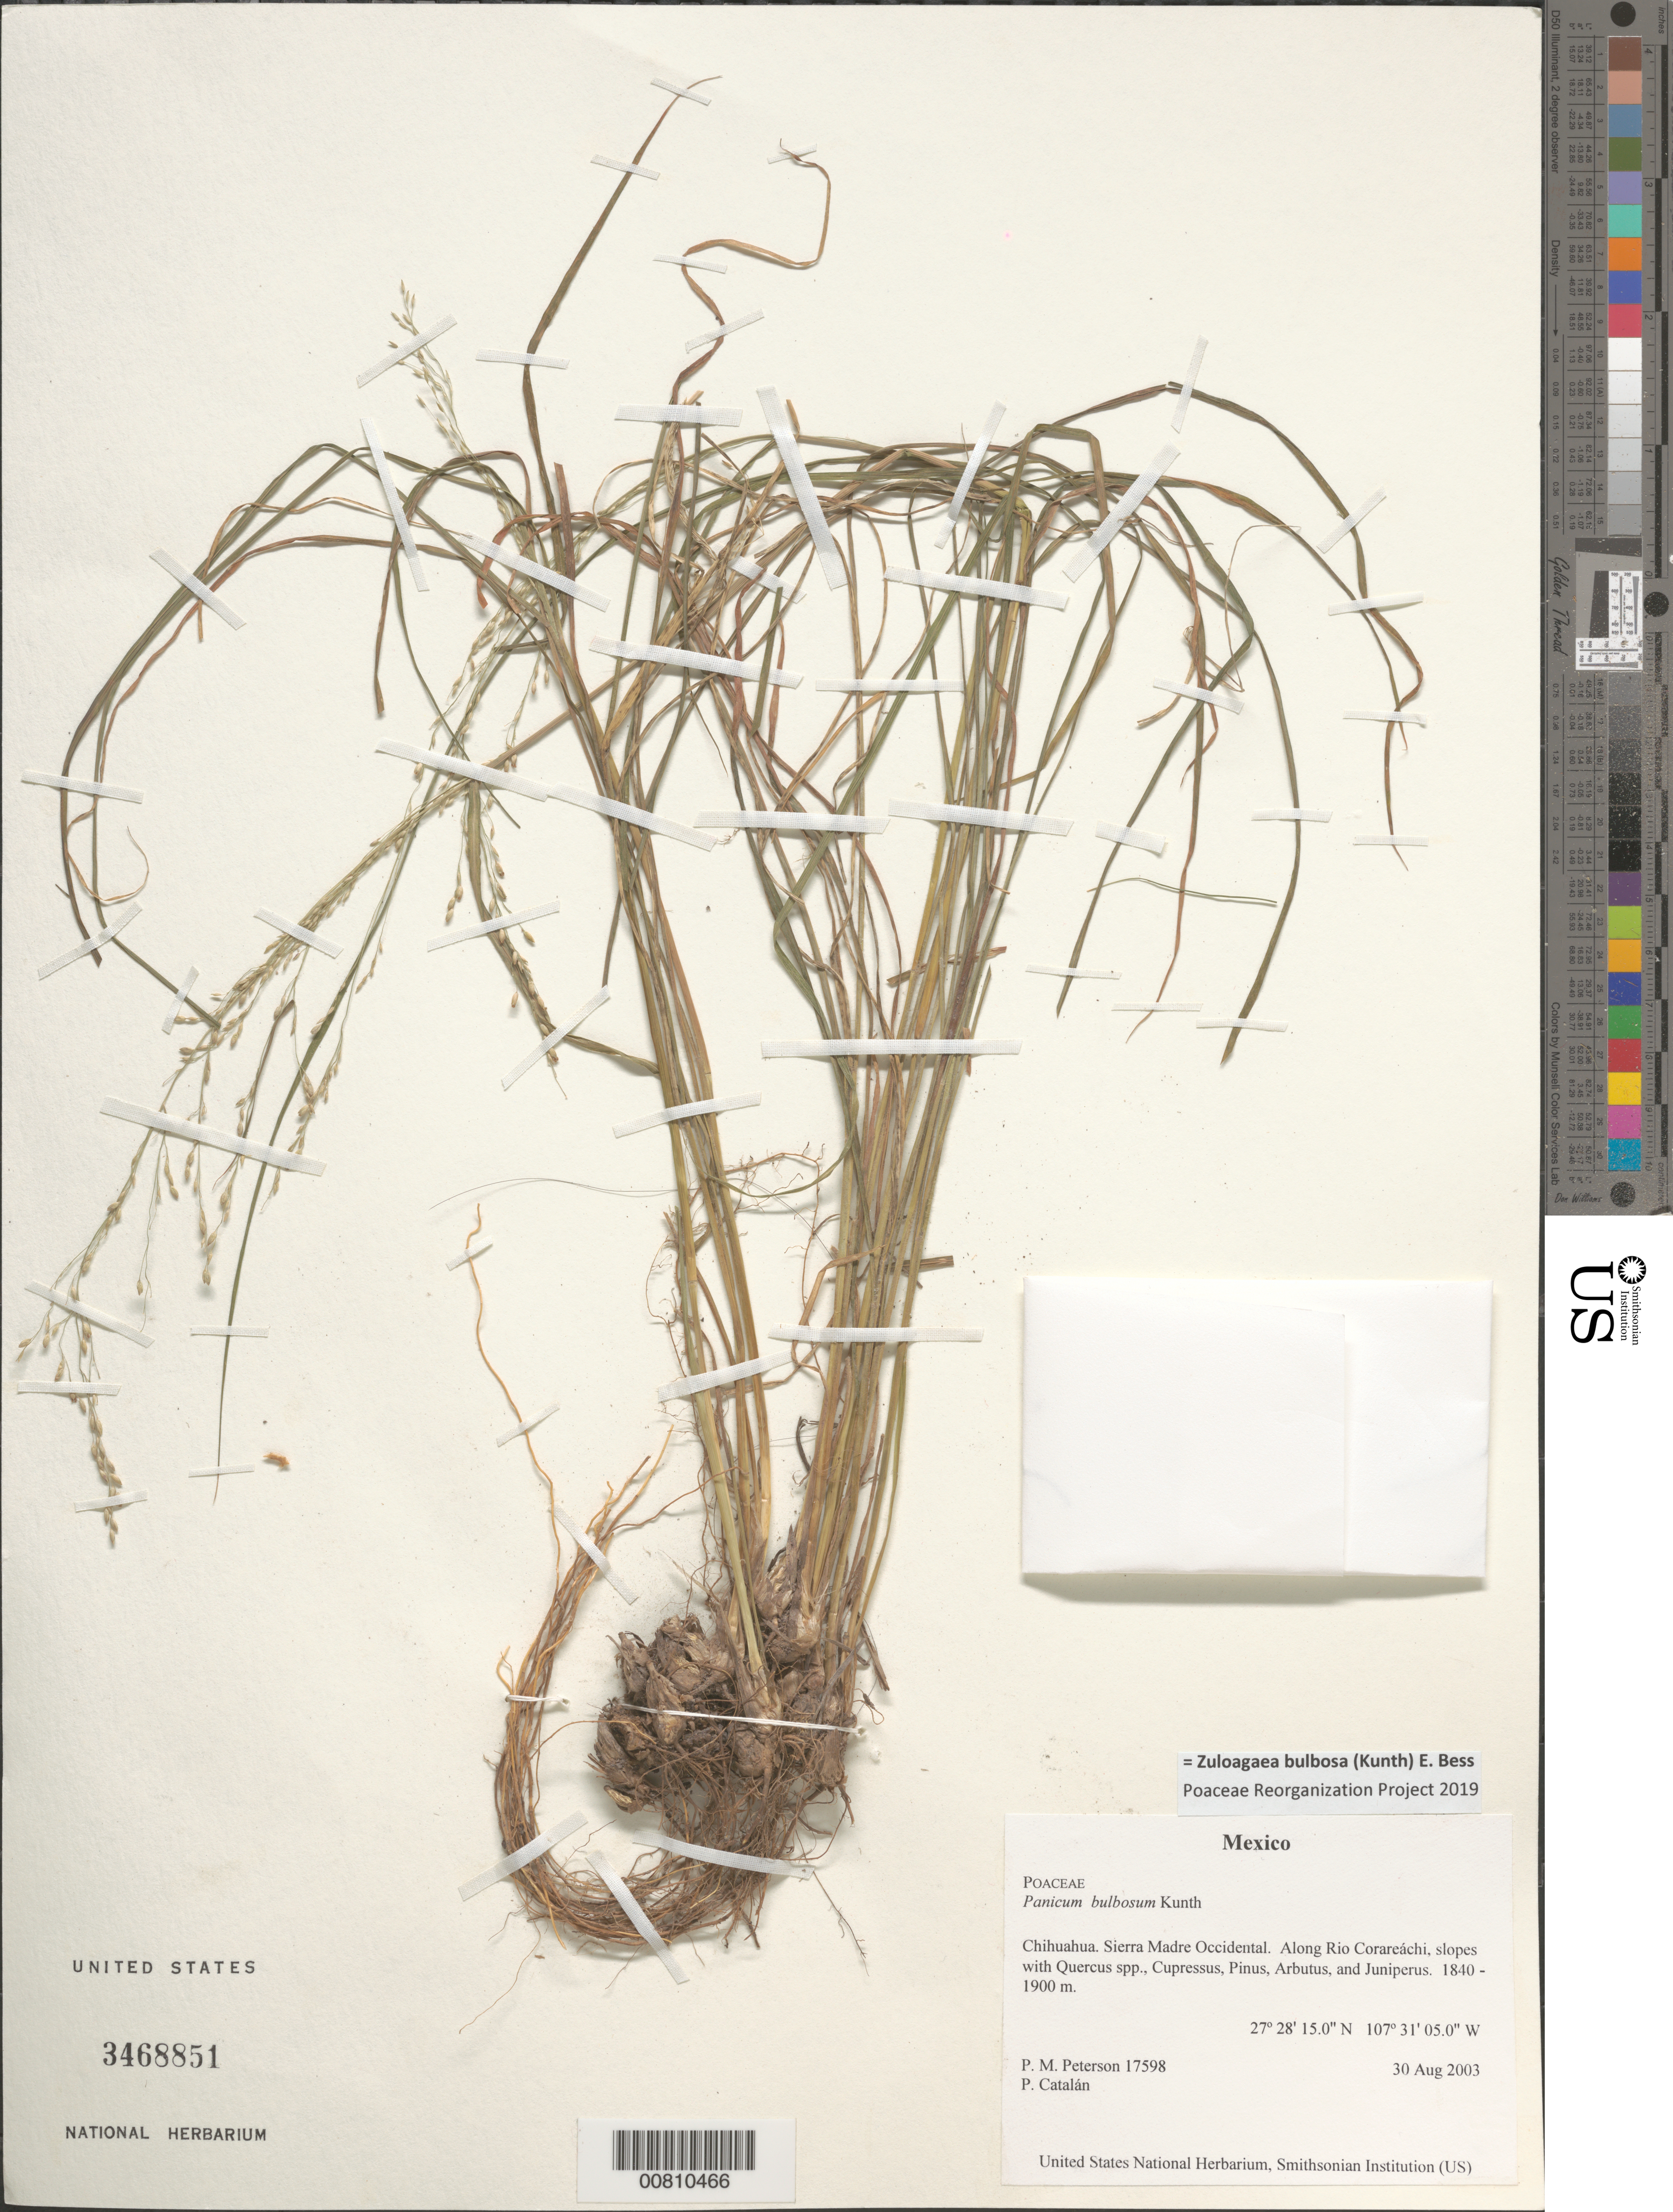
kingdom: Plantae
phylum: Tracheophyta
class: Liliopsida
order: Poales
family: Poaceae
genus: Panicum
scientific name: Panicum bulbosum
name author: Kunth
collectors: P. M. Peterson & P. Catalán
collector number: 17598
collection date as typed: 30 Aug 2003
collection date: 2003-08-30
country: Mexico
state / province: Chihuahua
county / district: Sierra Madre Occidental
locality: Along Rio Corareáchi, slopes with Quercus spp., Cupressus, Pinus, Arbutus, and Juniperus.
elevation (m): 1840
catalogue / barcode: US 3468851